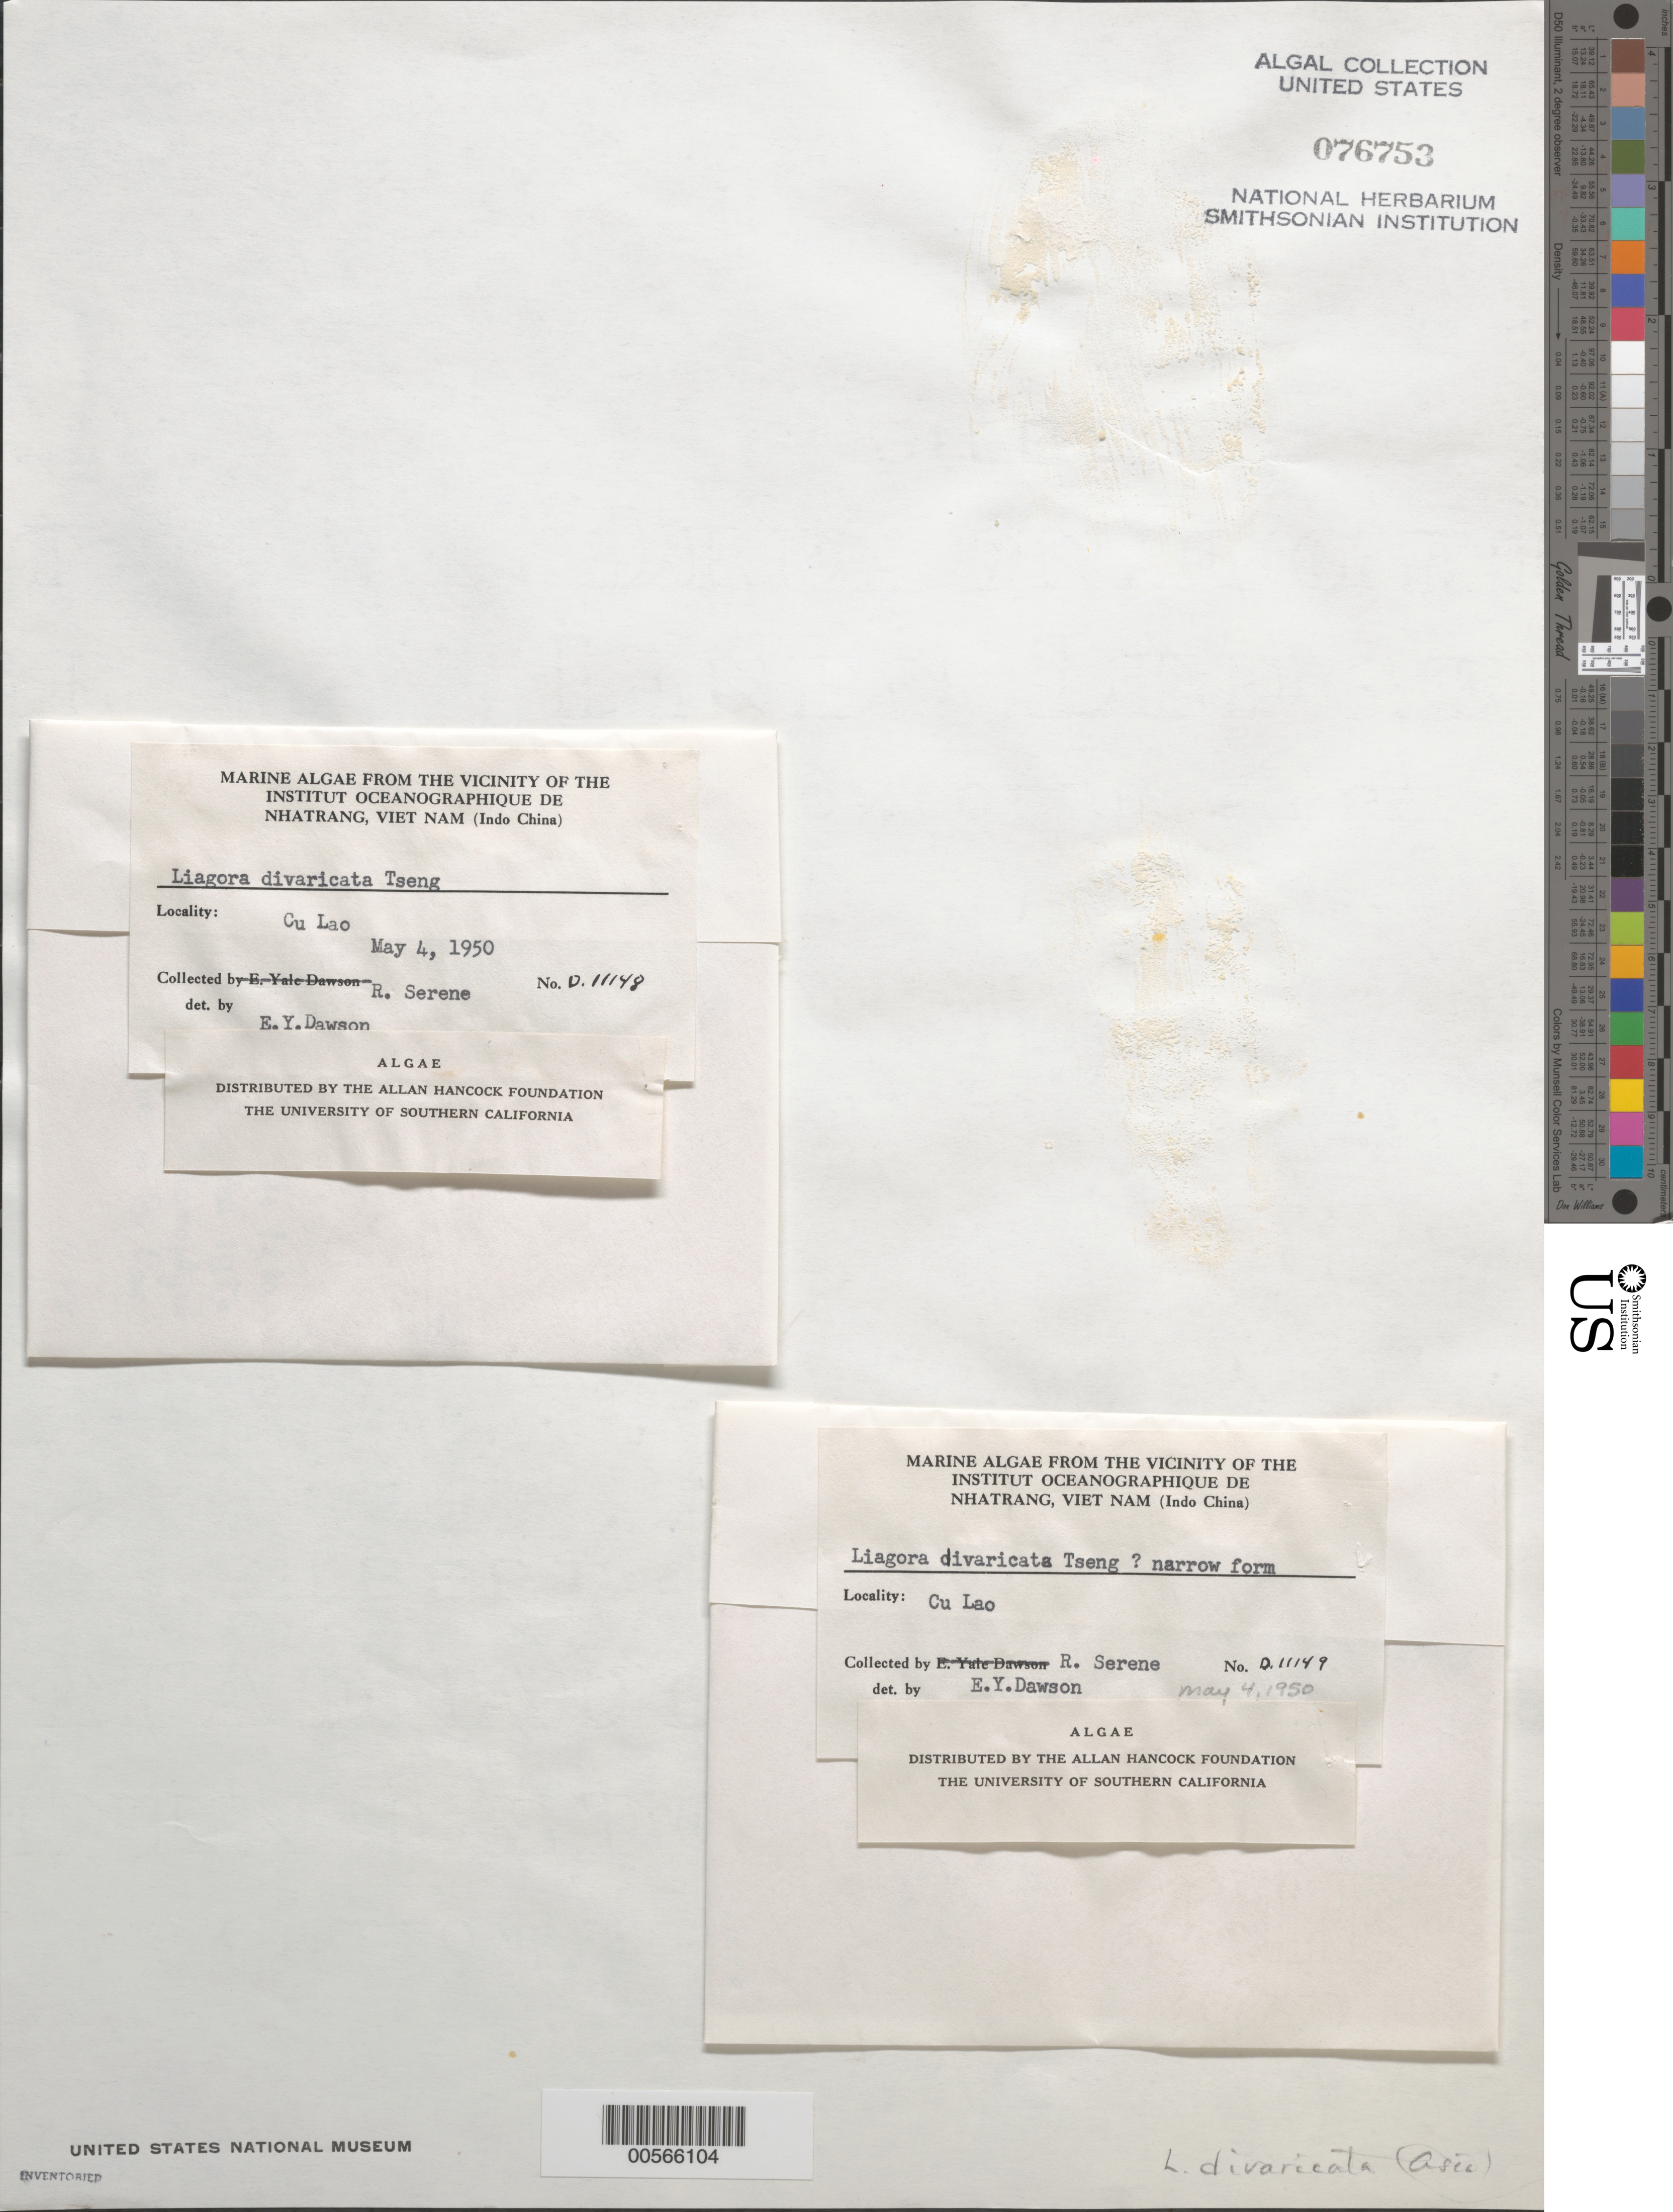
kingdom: Plantae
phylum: Rhodophyta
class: Florideophyceae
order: Nemaliales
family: Liagoraceae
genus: Neoizziella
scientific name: Neoizziella divaricata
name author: (C.K. Tseng) S.-M. Lin et al.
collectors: R. Serene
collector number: EYD 11148 & EYD 11149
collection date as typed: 04 May 1950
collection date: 1950-05-04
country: Vietnam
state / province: Phu Khanh Province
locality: Cu lao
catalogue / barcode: US 76753